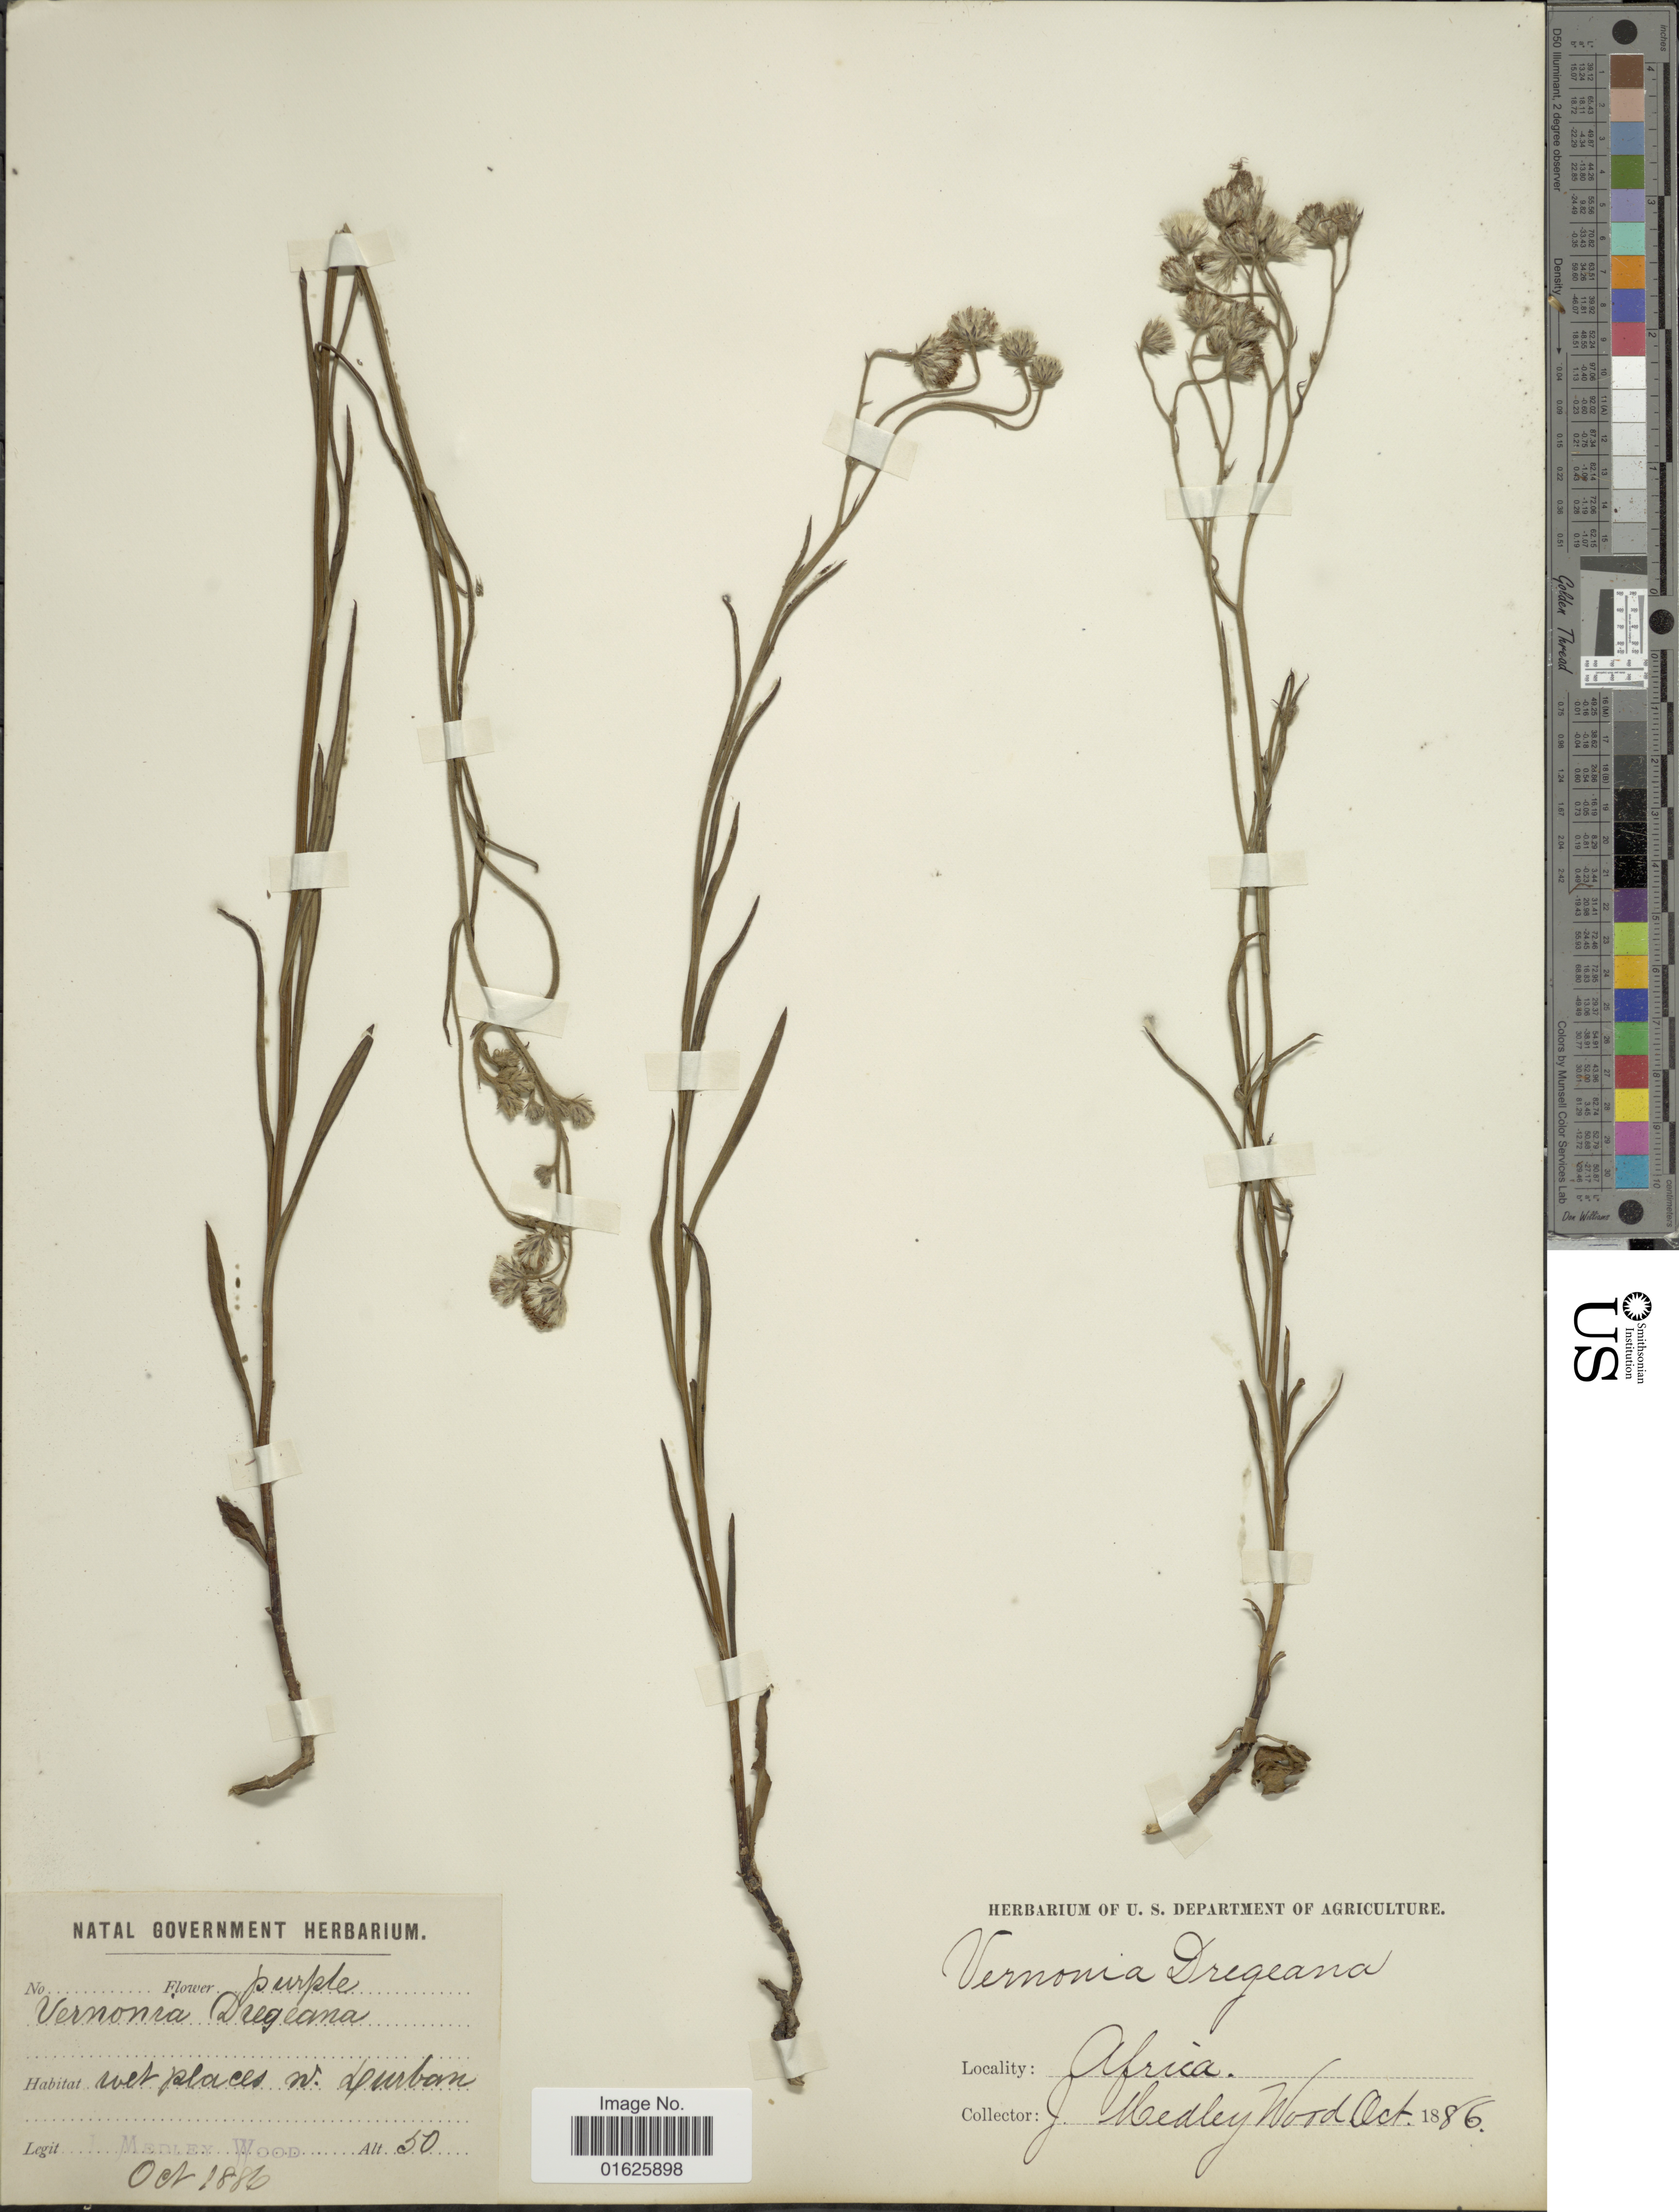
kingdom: Plantae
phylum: Tracheophyta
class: Magnoliopsida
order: Asterales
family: Asteraceae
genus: Hilliardiella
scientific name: Hilliardiella nudicaulis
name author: (DC.) H. Rob.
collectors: J. Medley Wood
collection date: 1886-10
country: South Africa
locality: Wet places W. Durban